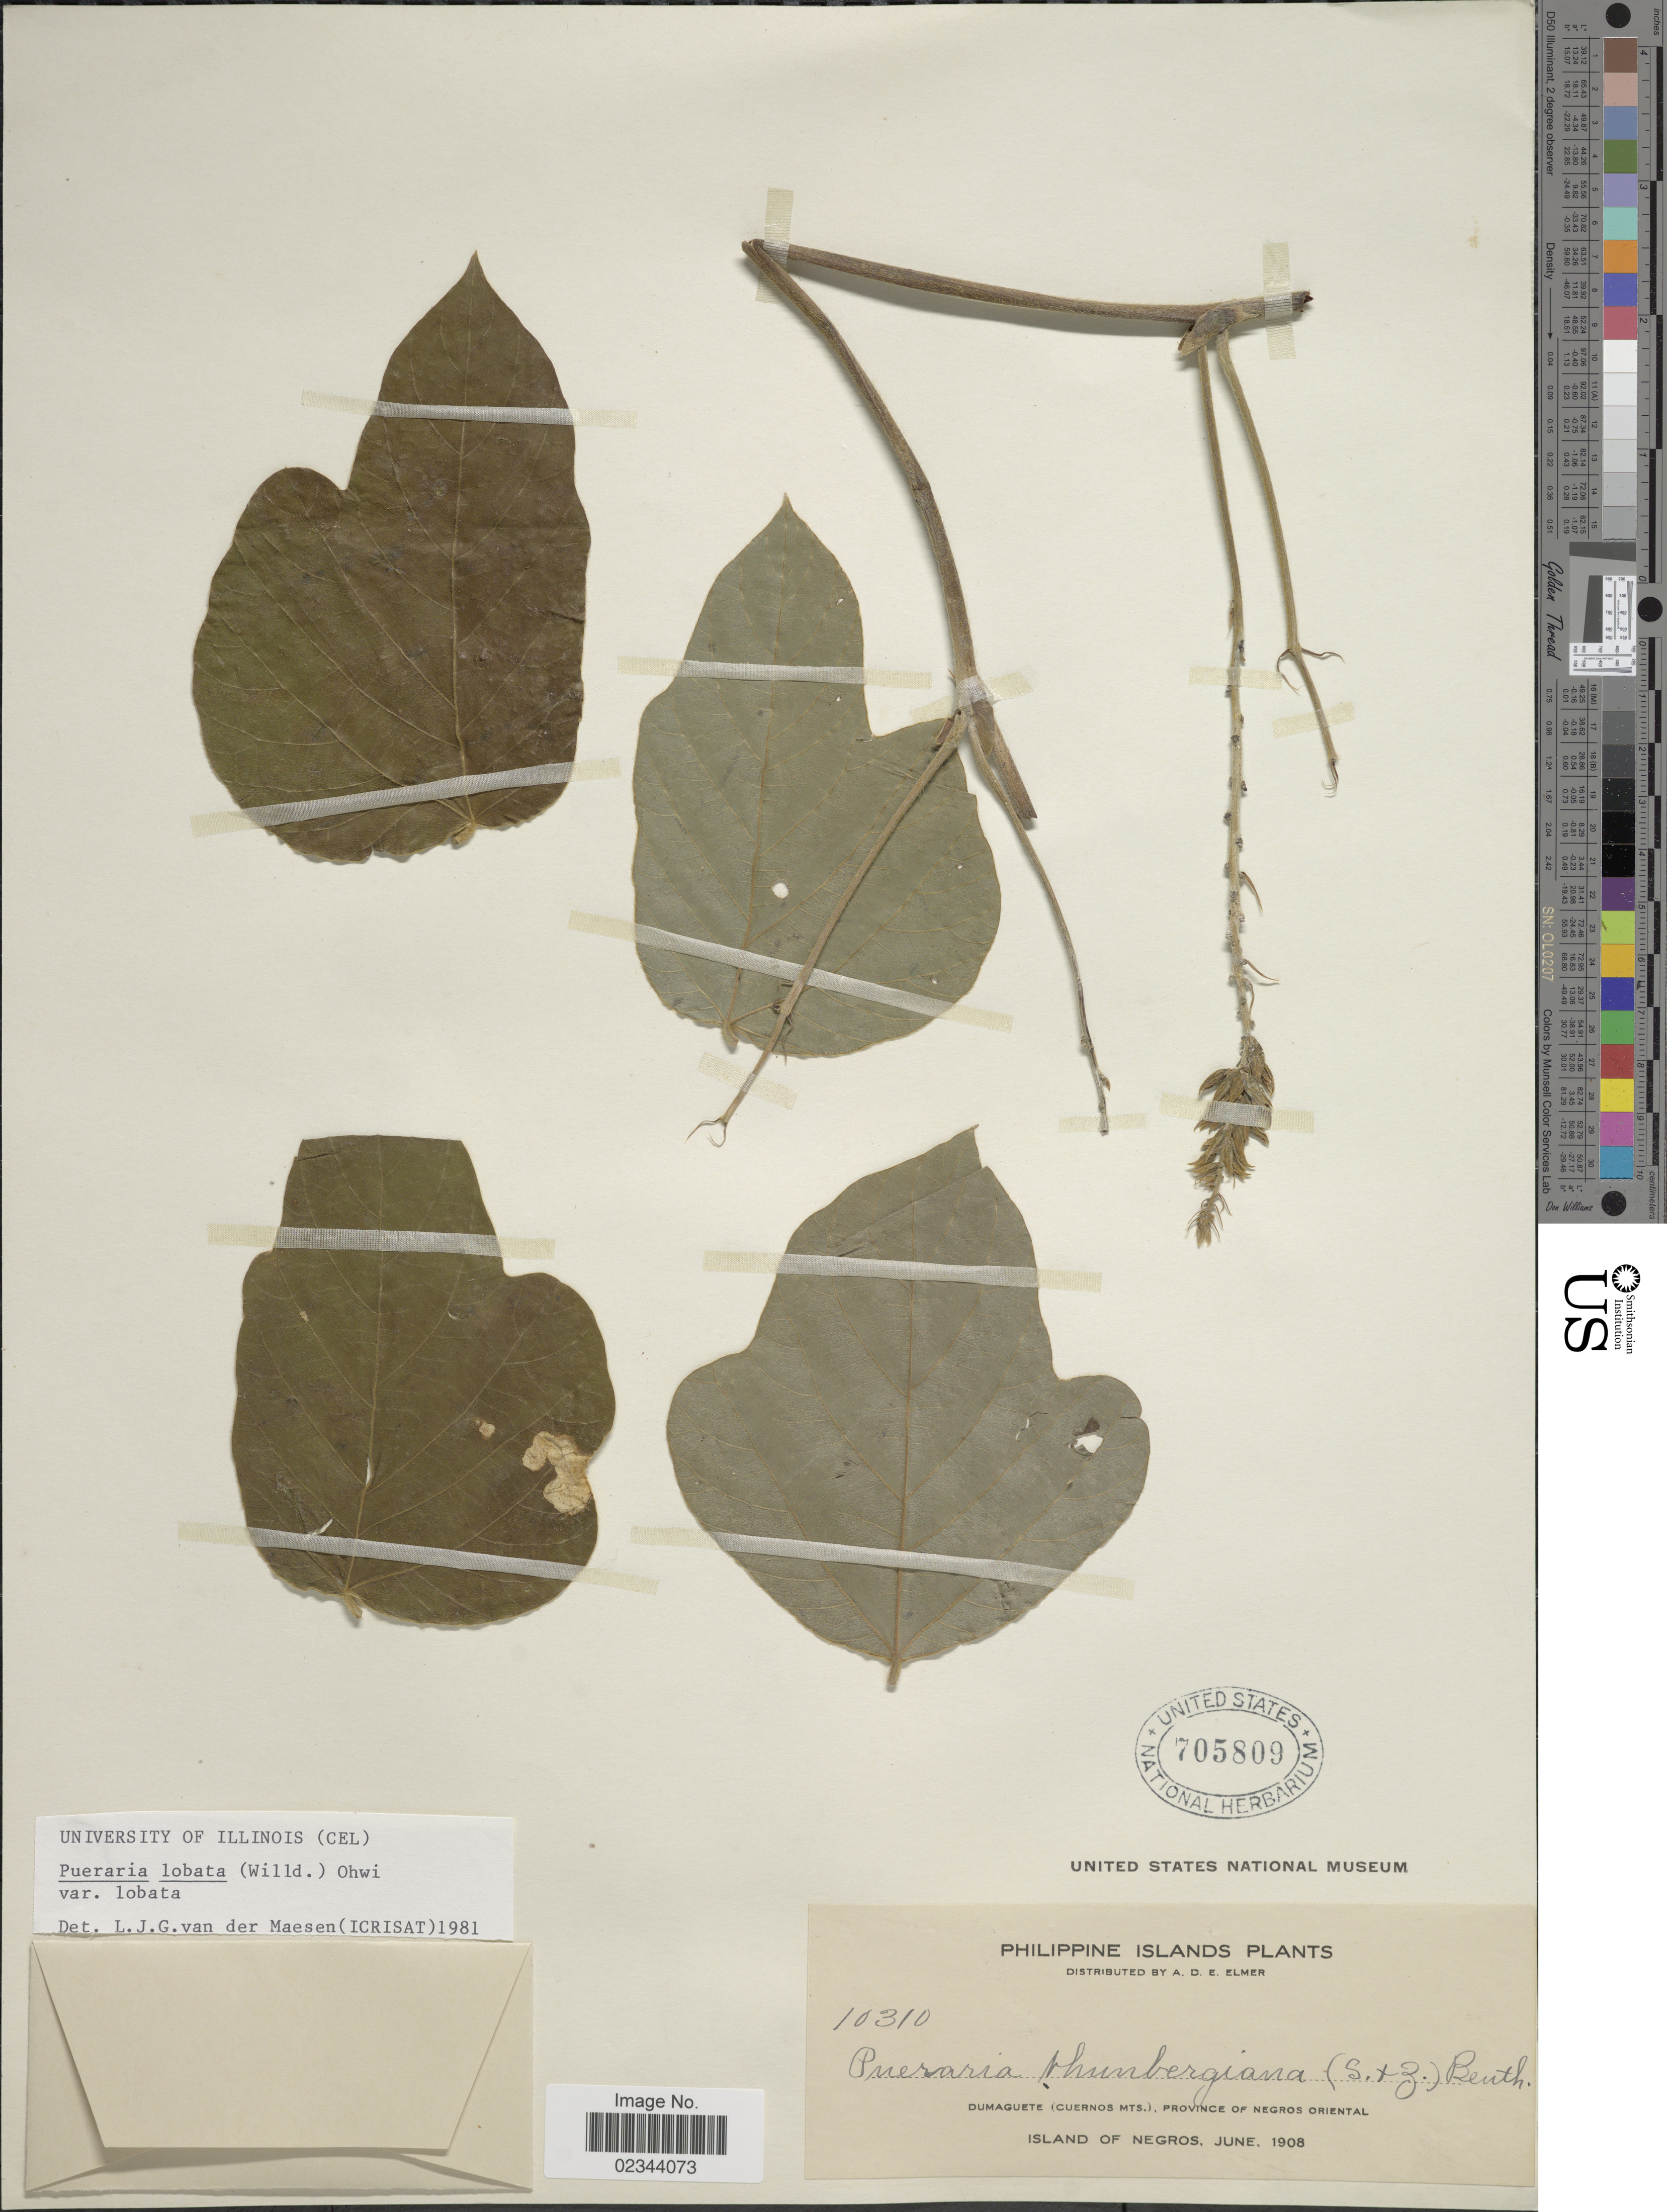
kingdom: Plantae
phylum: Tracheophyta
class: Magnoliopsida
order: Fabales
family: Fabaceae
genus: Pueraria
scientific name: Pueraria lobata var. lobata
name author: (Willd.) Ohwi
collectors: A. D. E. Elmer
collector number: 10310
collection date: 1908-06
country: Philippines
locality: Dumaguete (Cuernos Mts.) Province of Negros Oriental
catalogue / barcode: US 705809